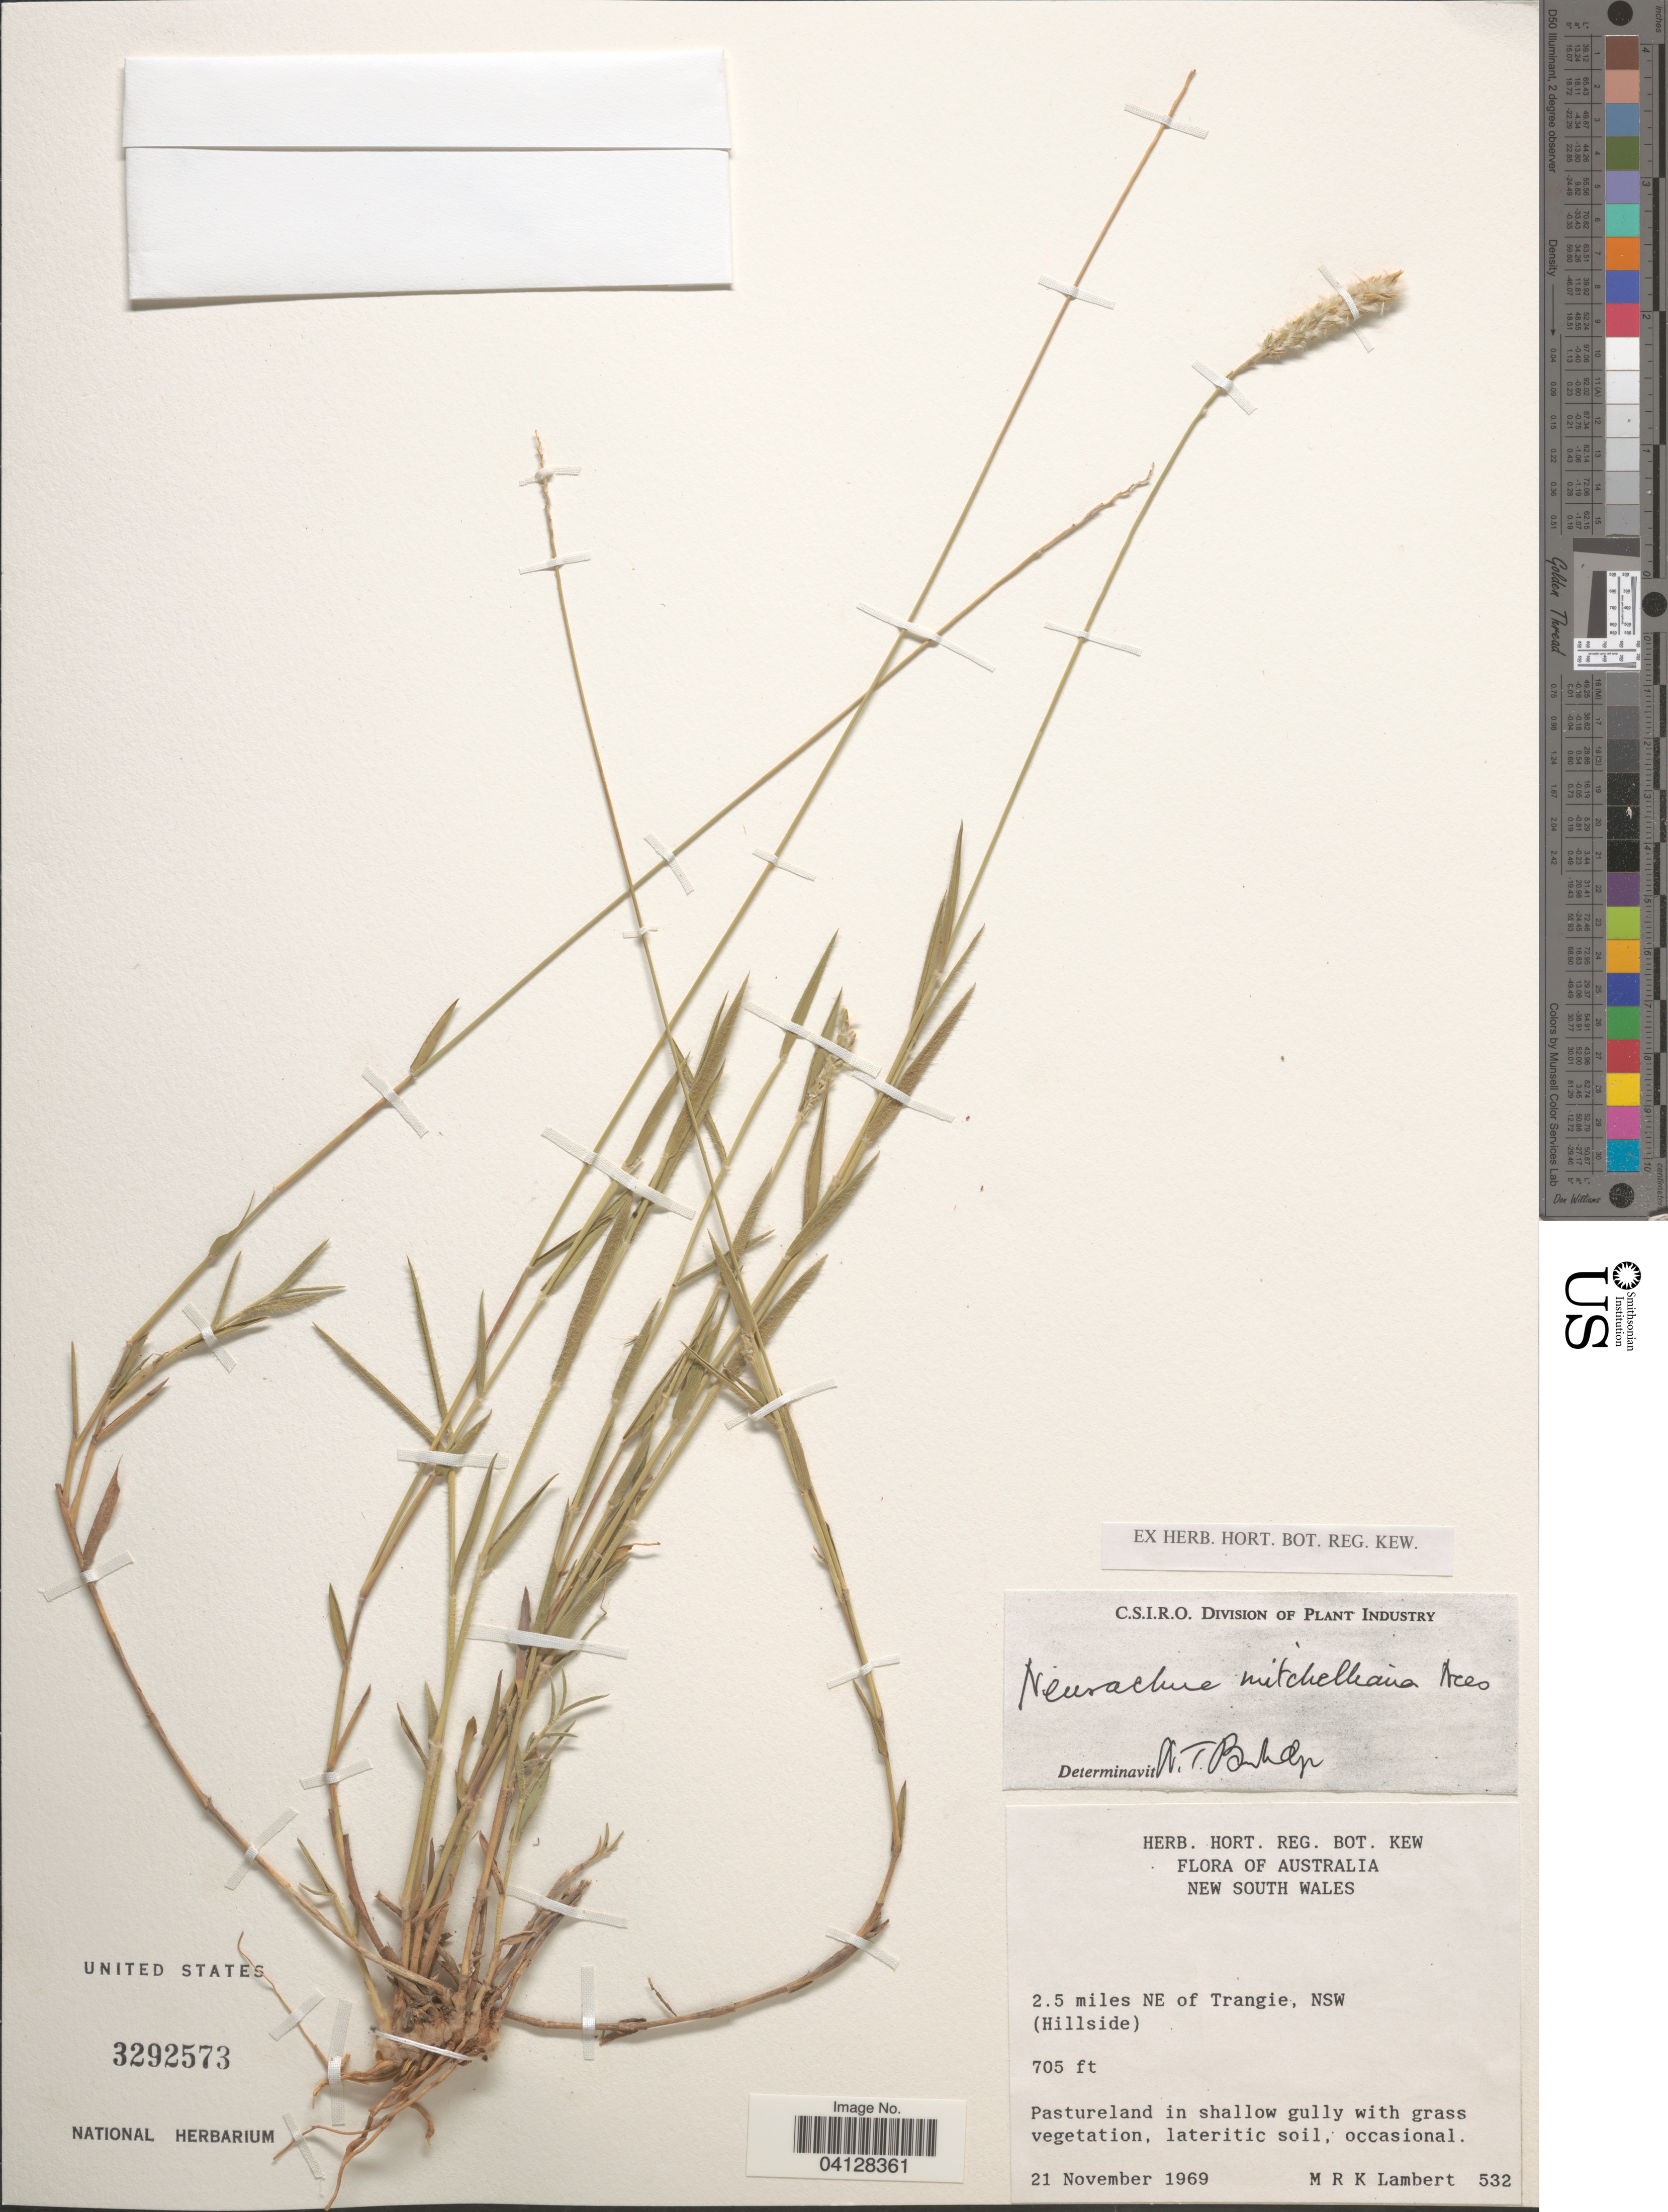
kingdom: Plantae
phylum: Tracheophyta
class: Liliopsida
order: Poales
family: Poaceae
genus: Neurachne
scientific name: Neurachne mitchelliana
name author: Nees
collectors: M. Lambert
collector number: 532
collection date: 1969-11-21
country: Australia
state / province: New South Wales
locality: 2.5 miles NE of Trangie. (Hillside).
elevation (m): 215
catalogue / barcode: US 3292573